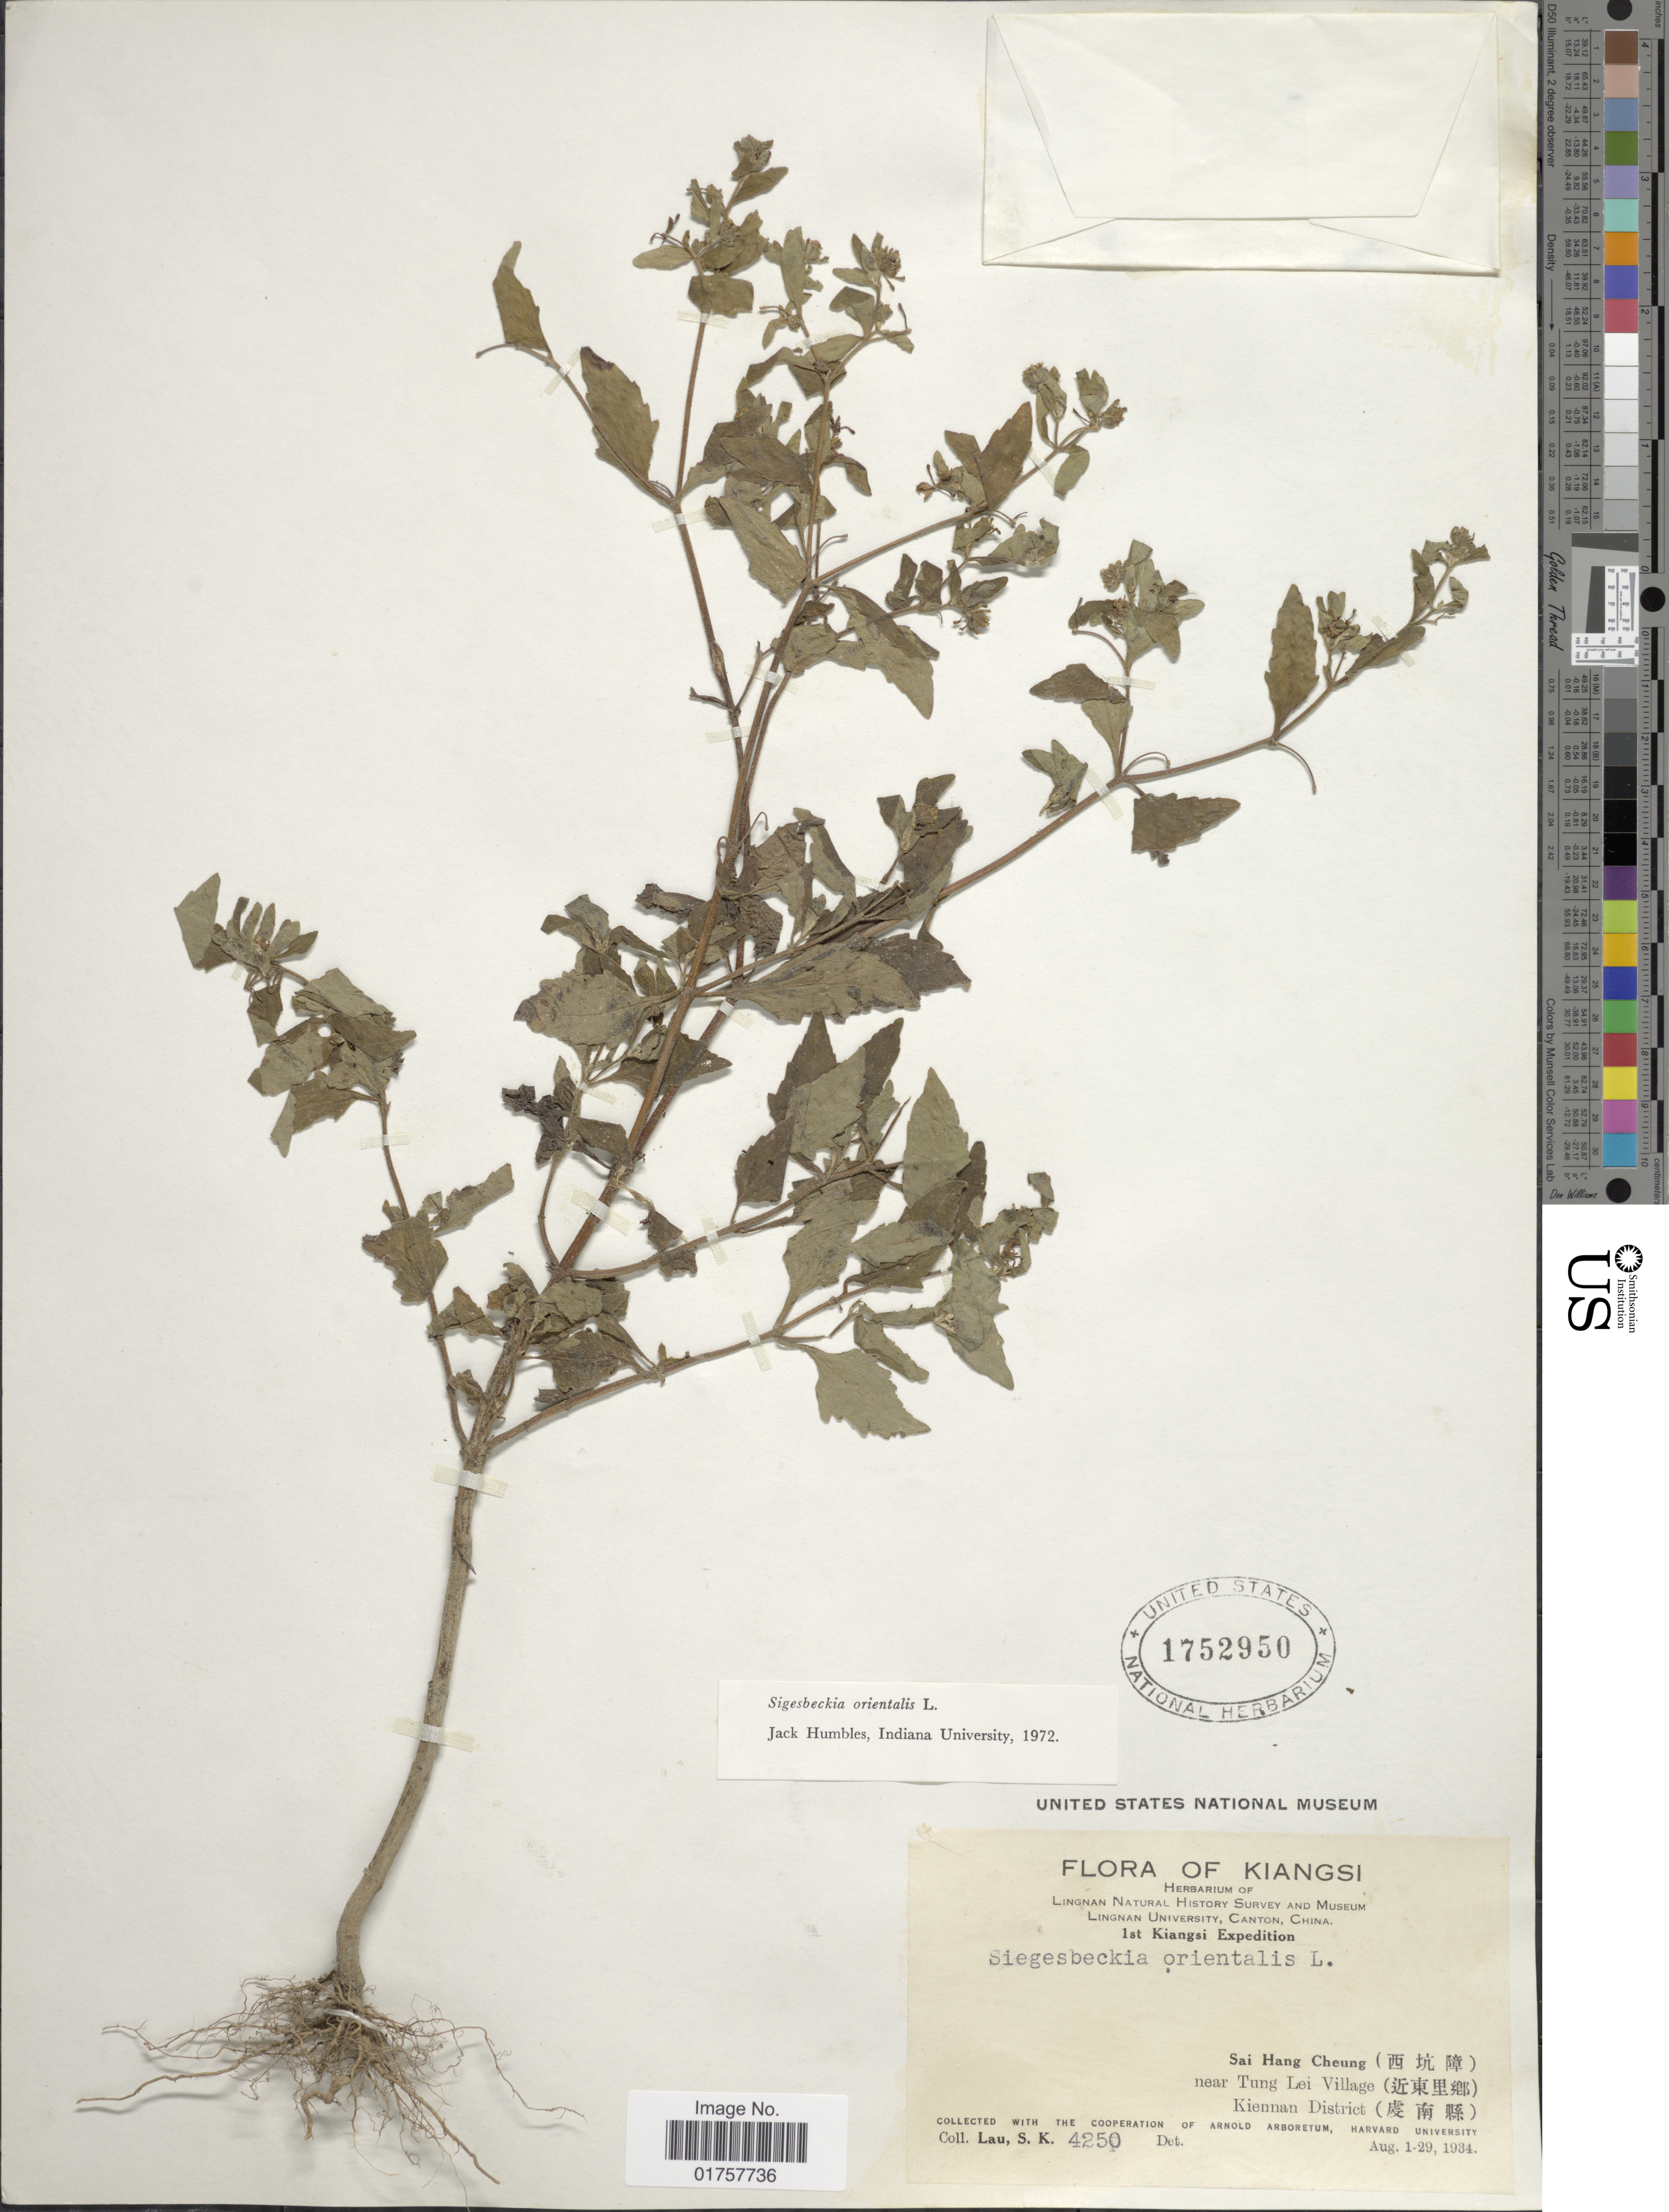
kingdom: Plantae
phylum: Tracheophyta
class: Magnoliopsida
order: Asterales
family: Asteraceae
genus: Sigesbeckia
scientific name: Sigesbeckia orientalis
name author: L.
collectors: S. K. Lau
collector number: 4250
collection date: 1934-08-01/1934-08-29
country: China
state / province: Jiangxi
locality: Kaingsi. Sai Hang Cheung. near Tung Lei Village. Kiennan District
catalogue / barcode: US 1752950